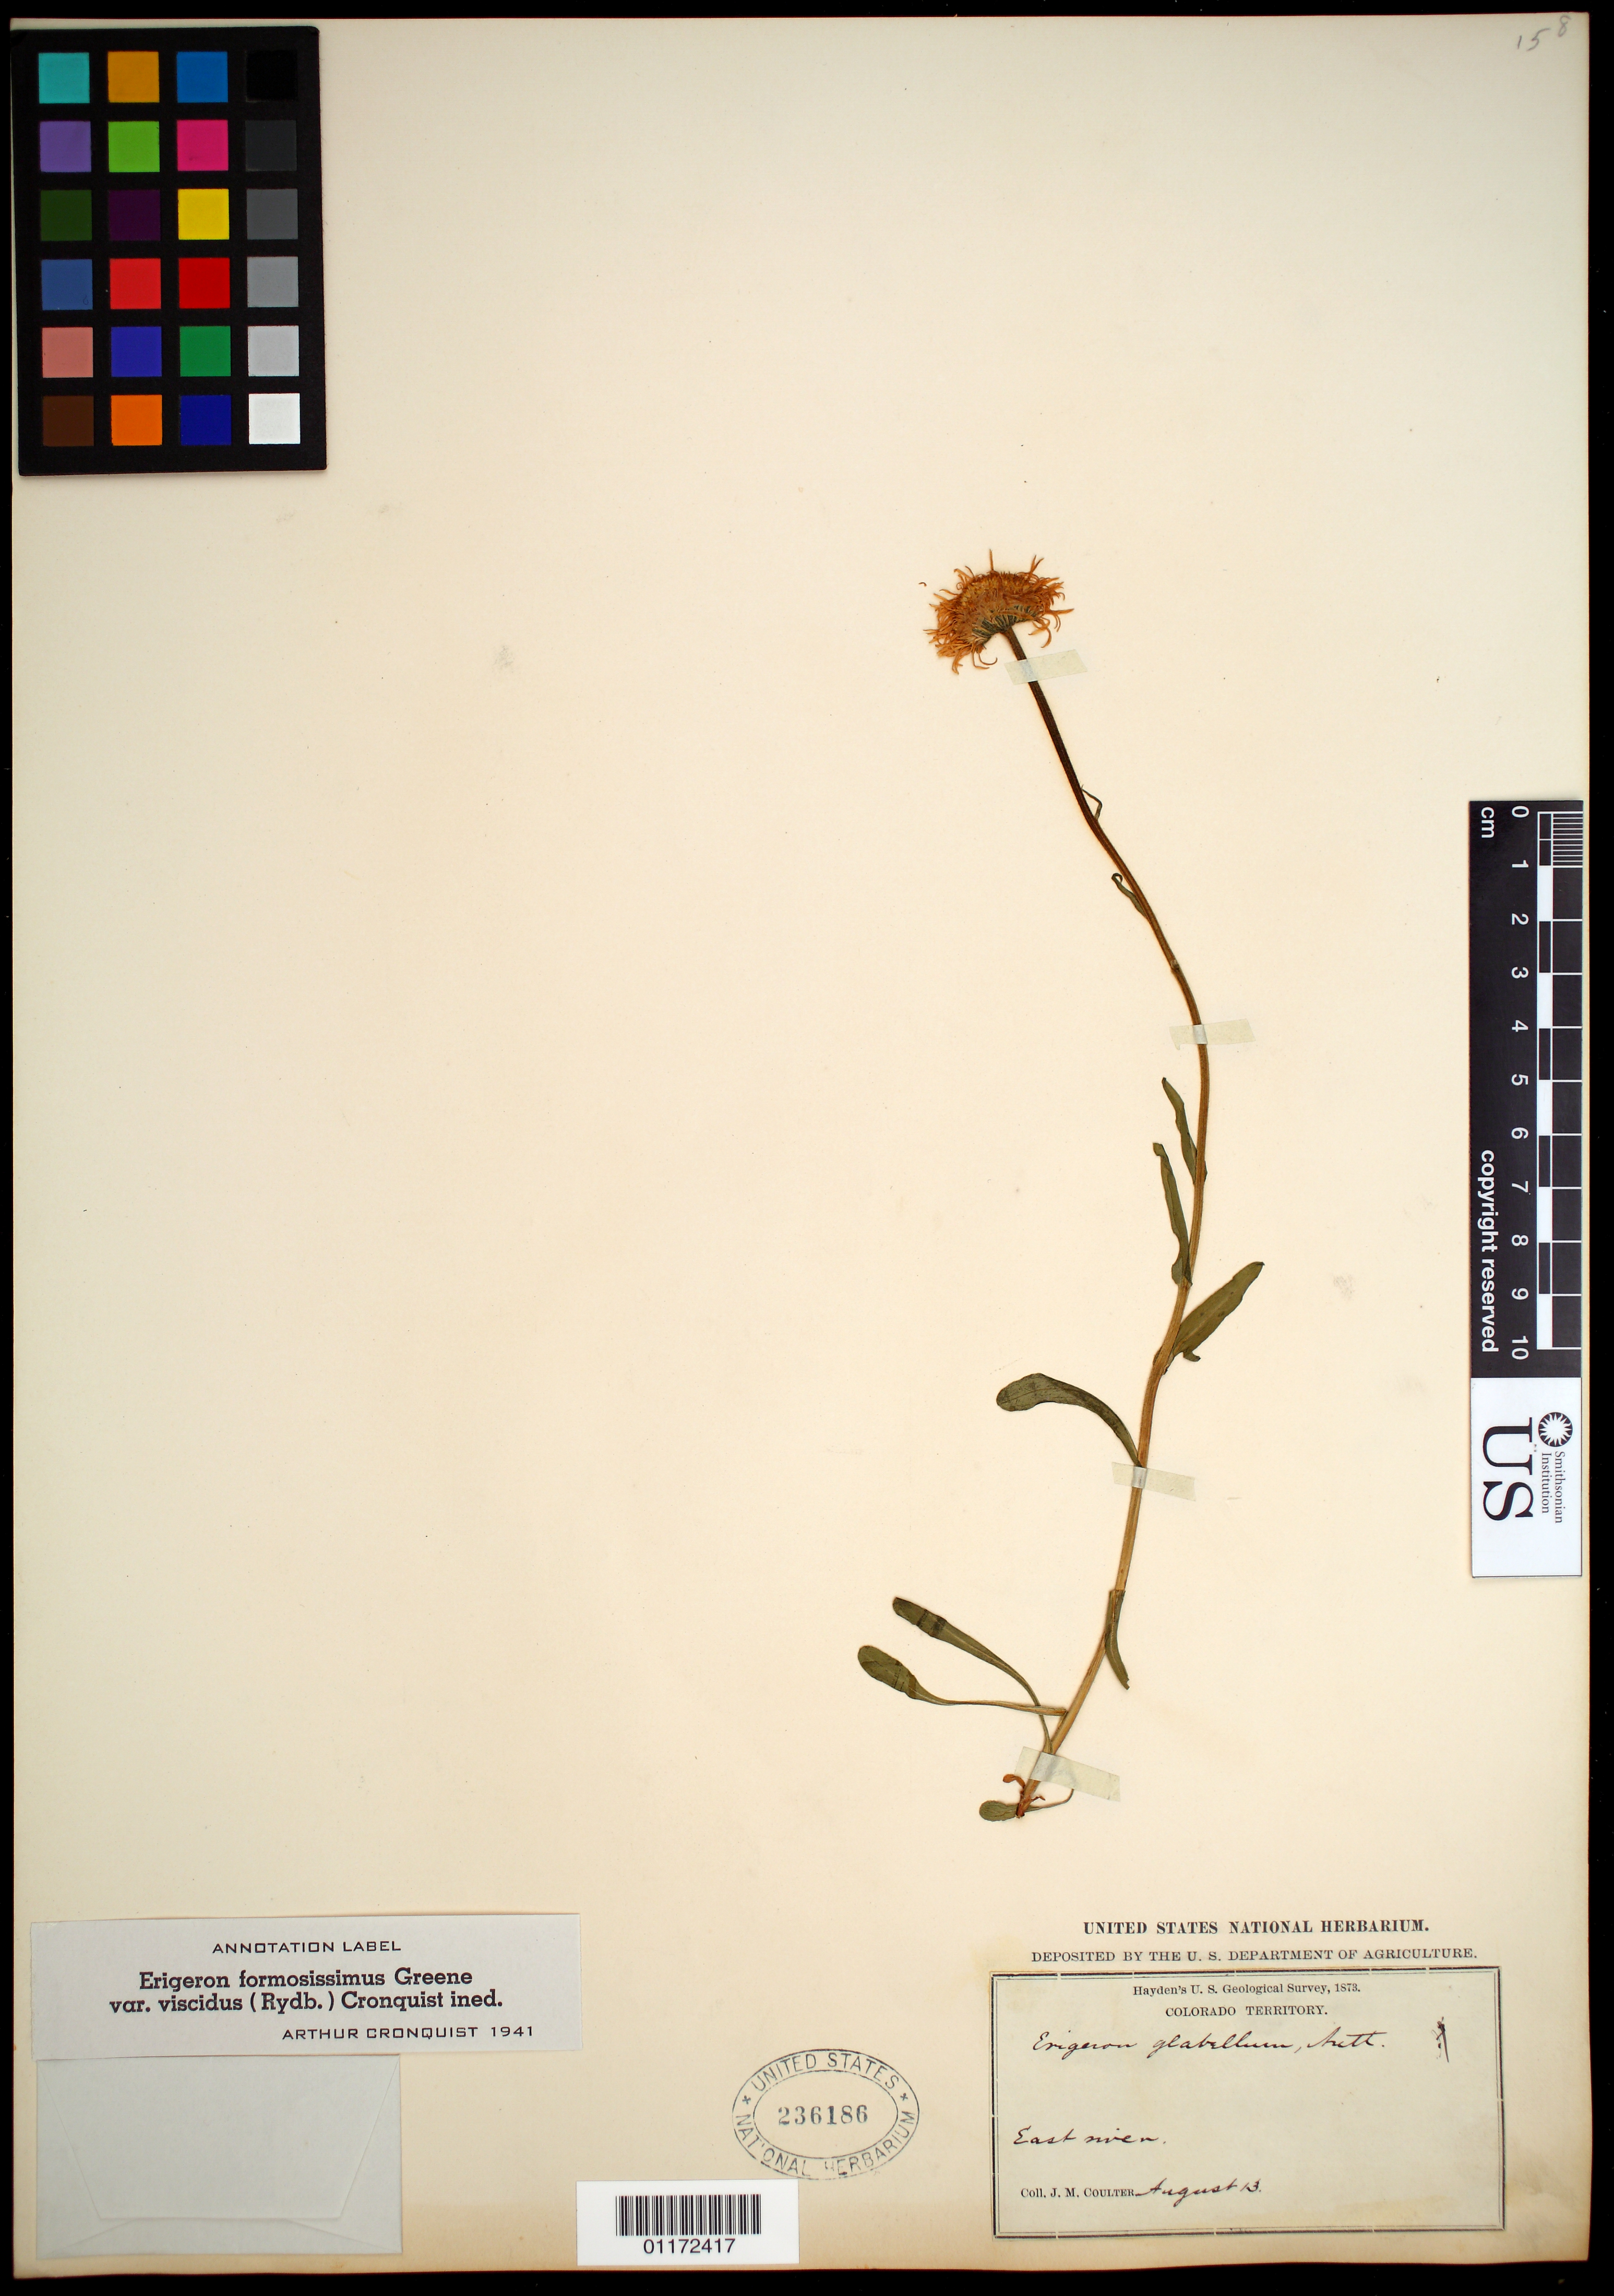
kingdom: Plantae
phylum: Tracheophyta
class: Magnoliopsida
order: Asterales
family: Asteraceae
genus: Erigeron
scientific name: Erigeron formosissimus var. viscidus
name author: (Rydb.) Cronq.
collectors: J. M. Coulter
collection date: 1873-08-13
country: United States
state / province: Colorado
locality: East River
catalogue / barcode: US 236186